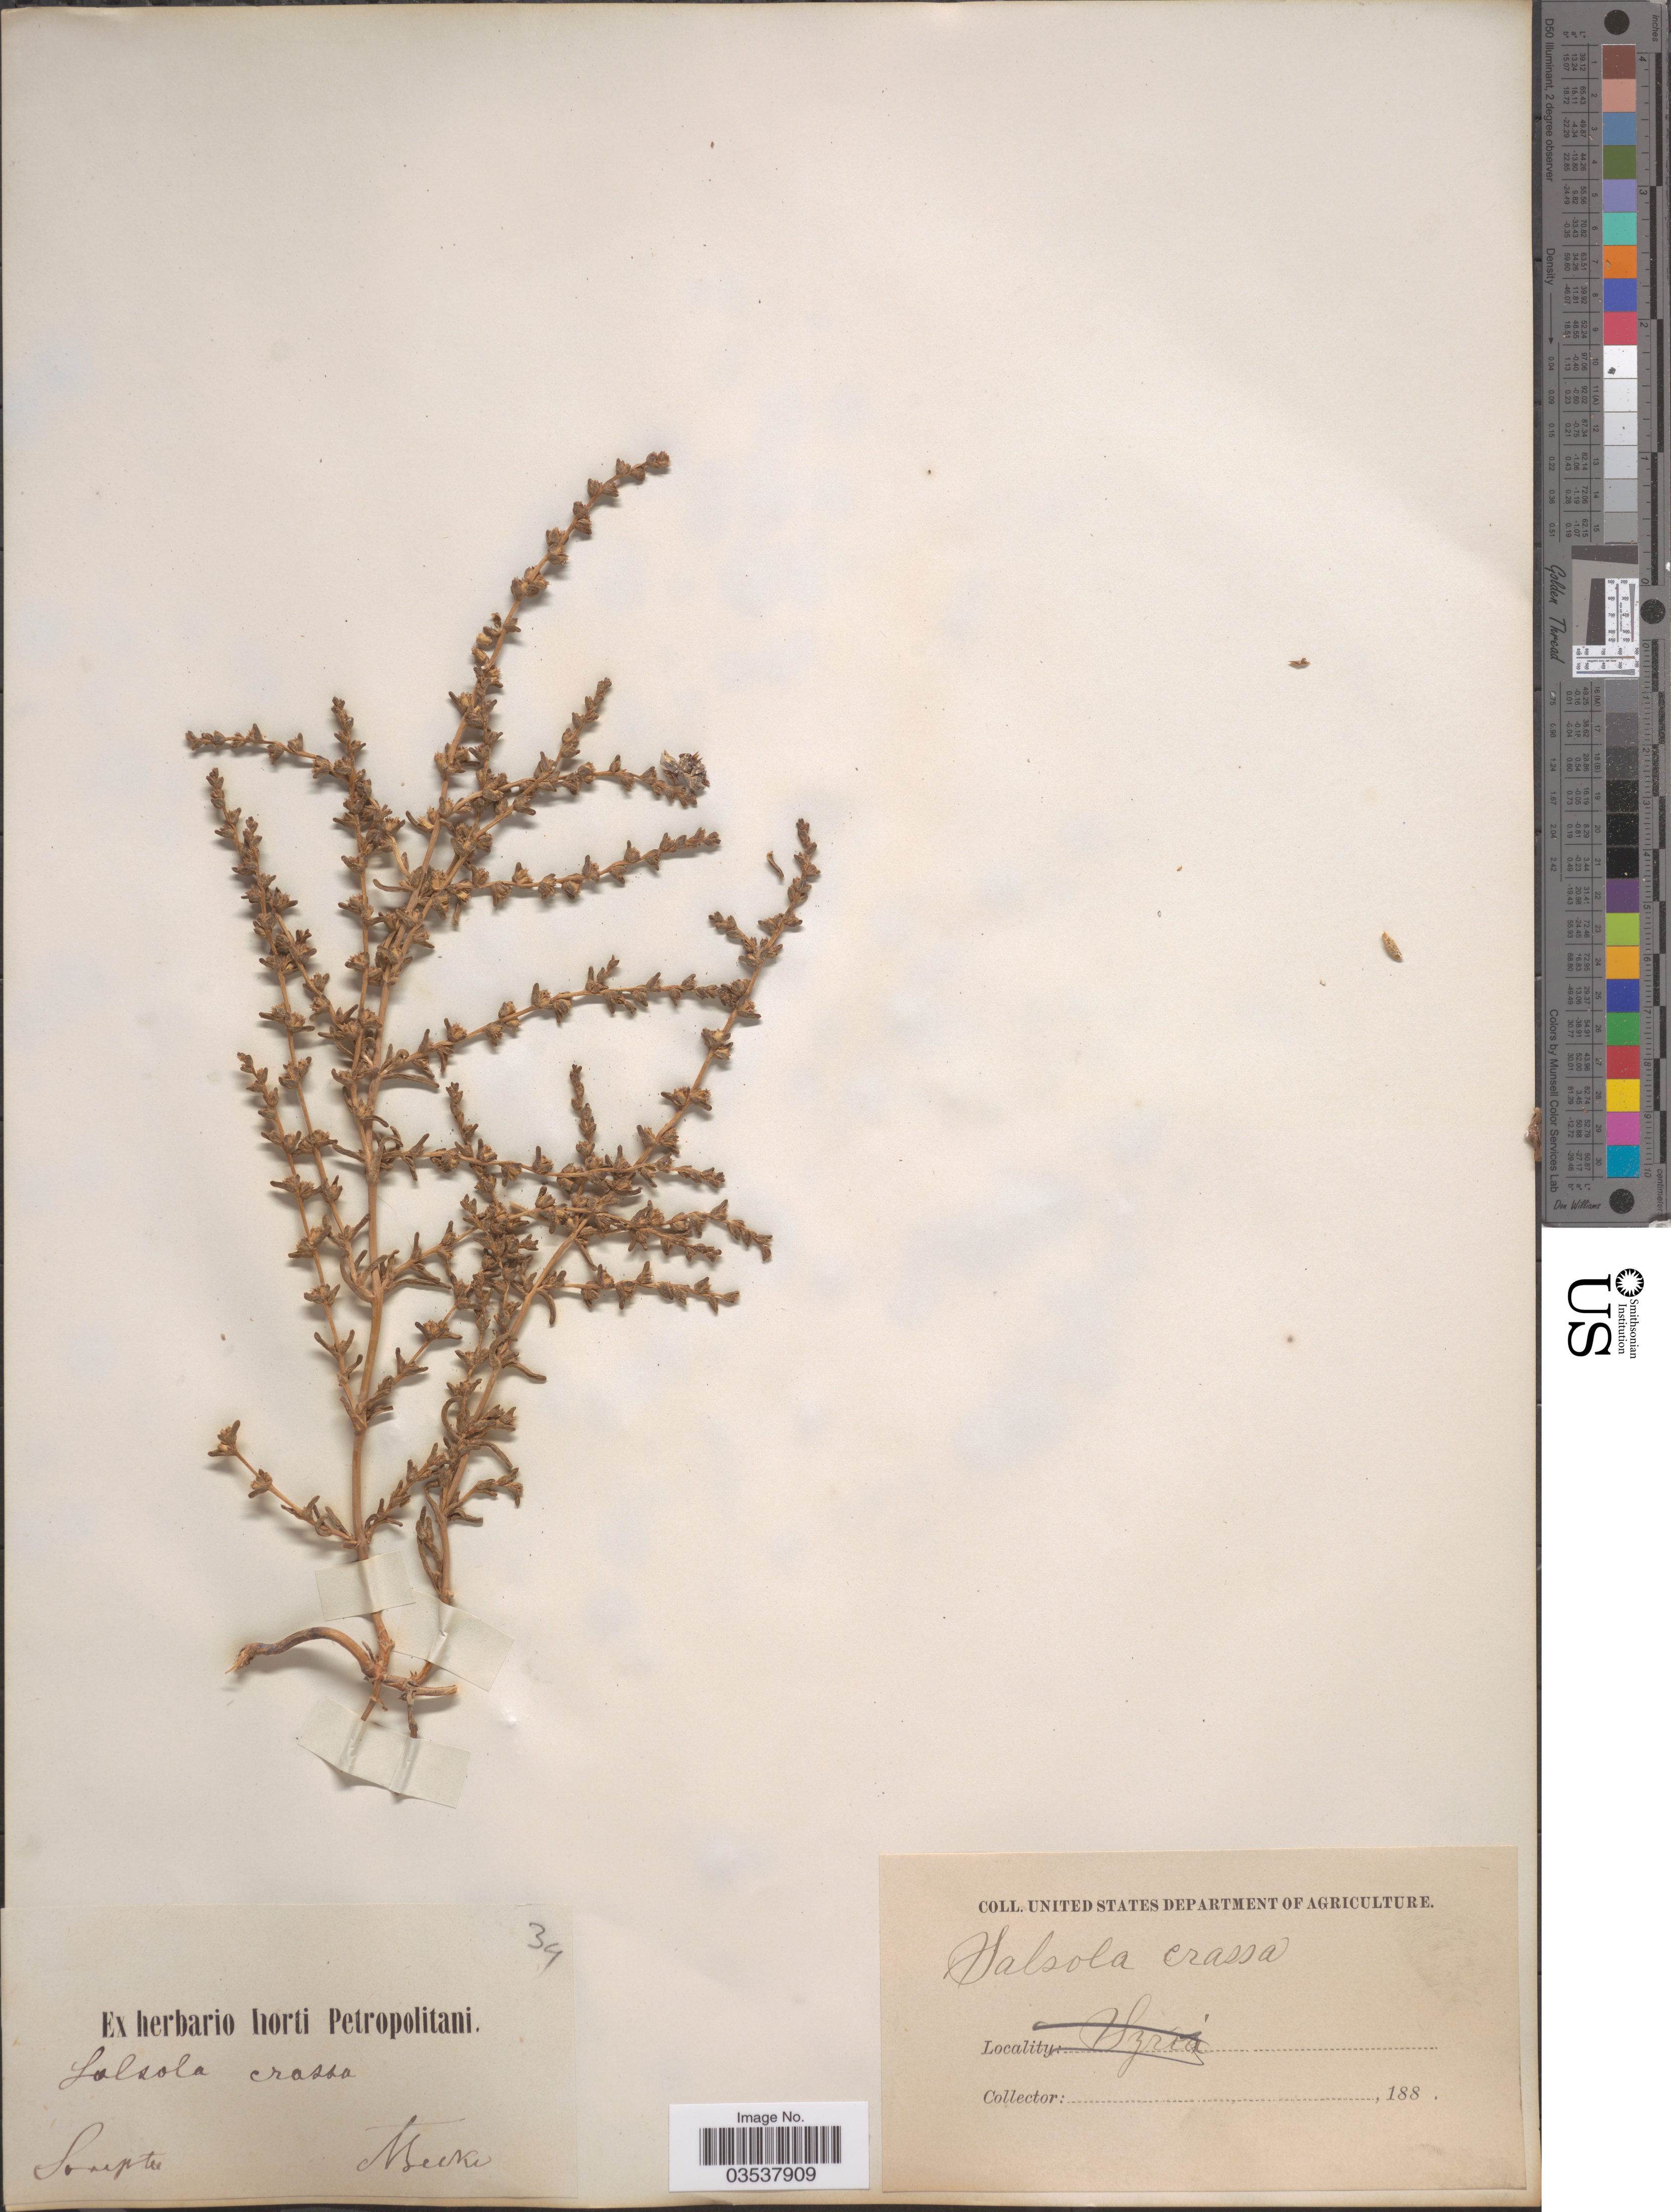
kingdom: Plantae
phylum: Tracheophyta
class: Magnoliopsida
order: Caryophyllales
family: Amaranthaceae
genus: Soda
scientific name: Soda sp.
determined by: Strong, Mark T., (BOT), Smithsonian Institution - National Museum of Natural History (UNITED STATES)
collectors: A. Becker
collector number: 34*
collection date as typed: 188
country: Russian Federation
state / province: Volgograd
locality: Sarepta.